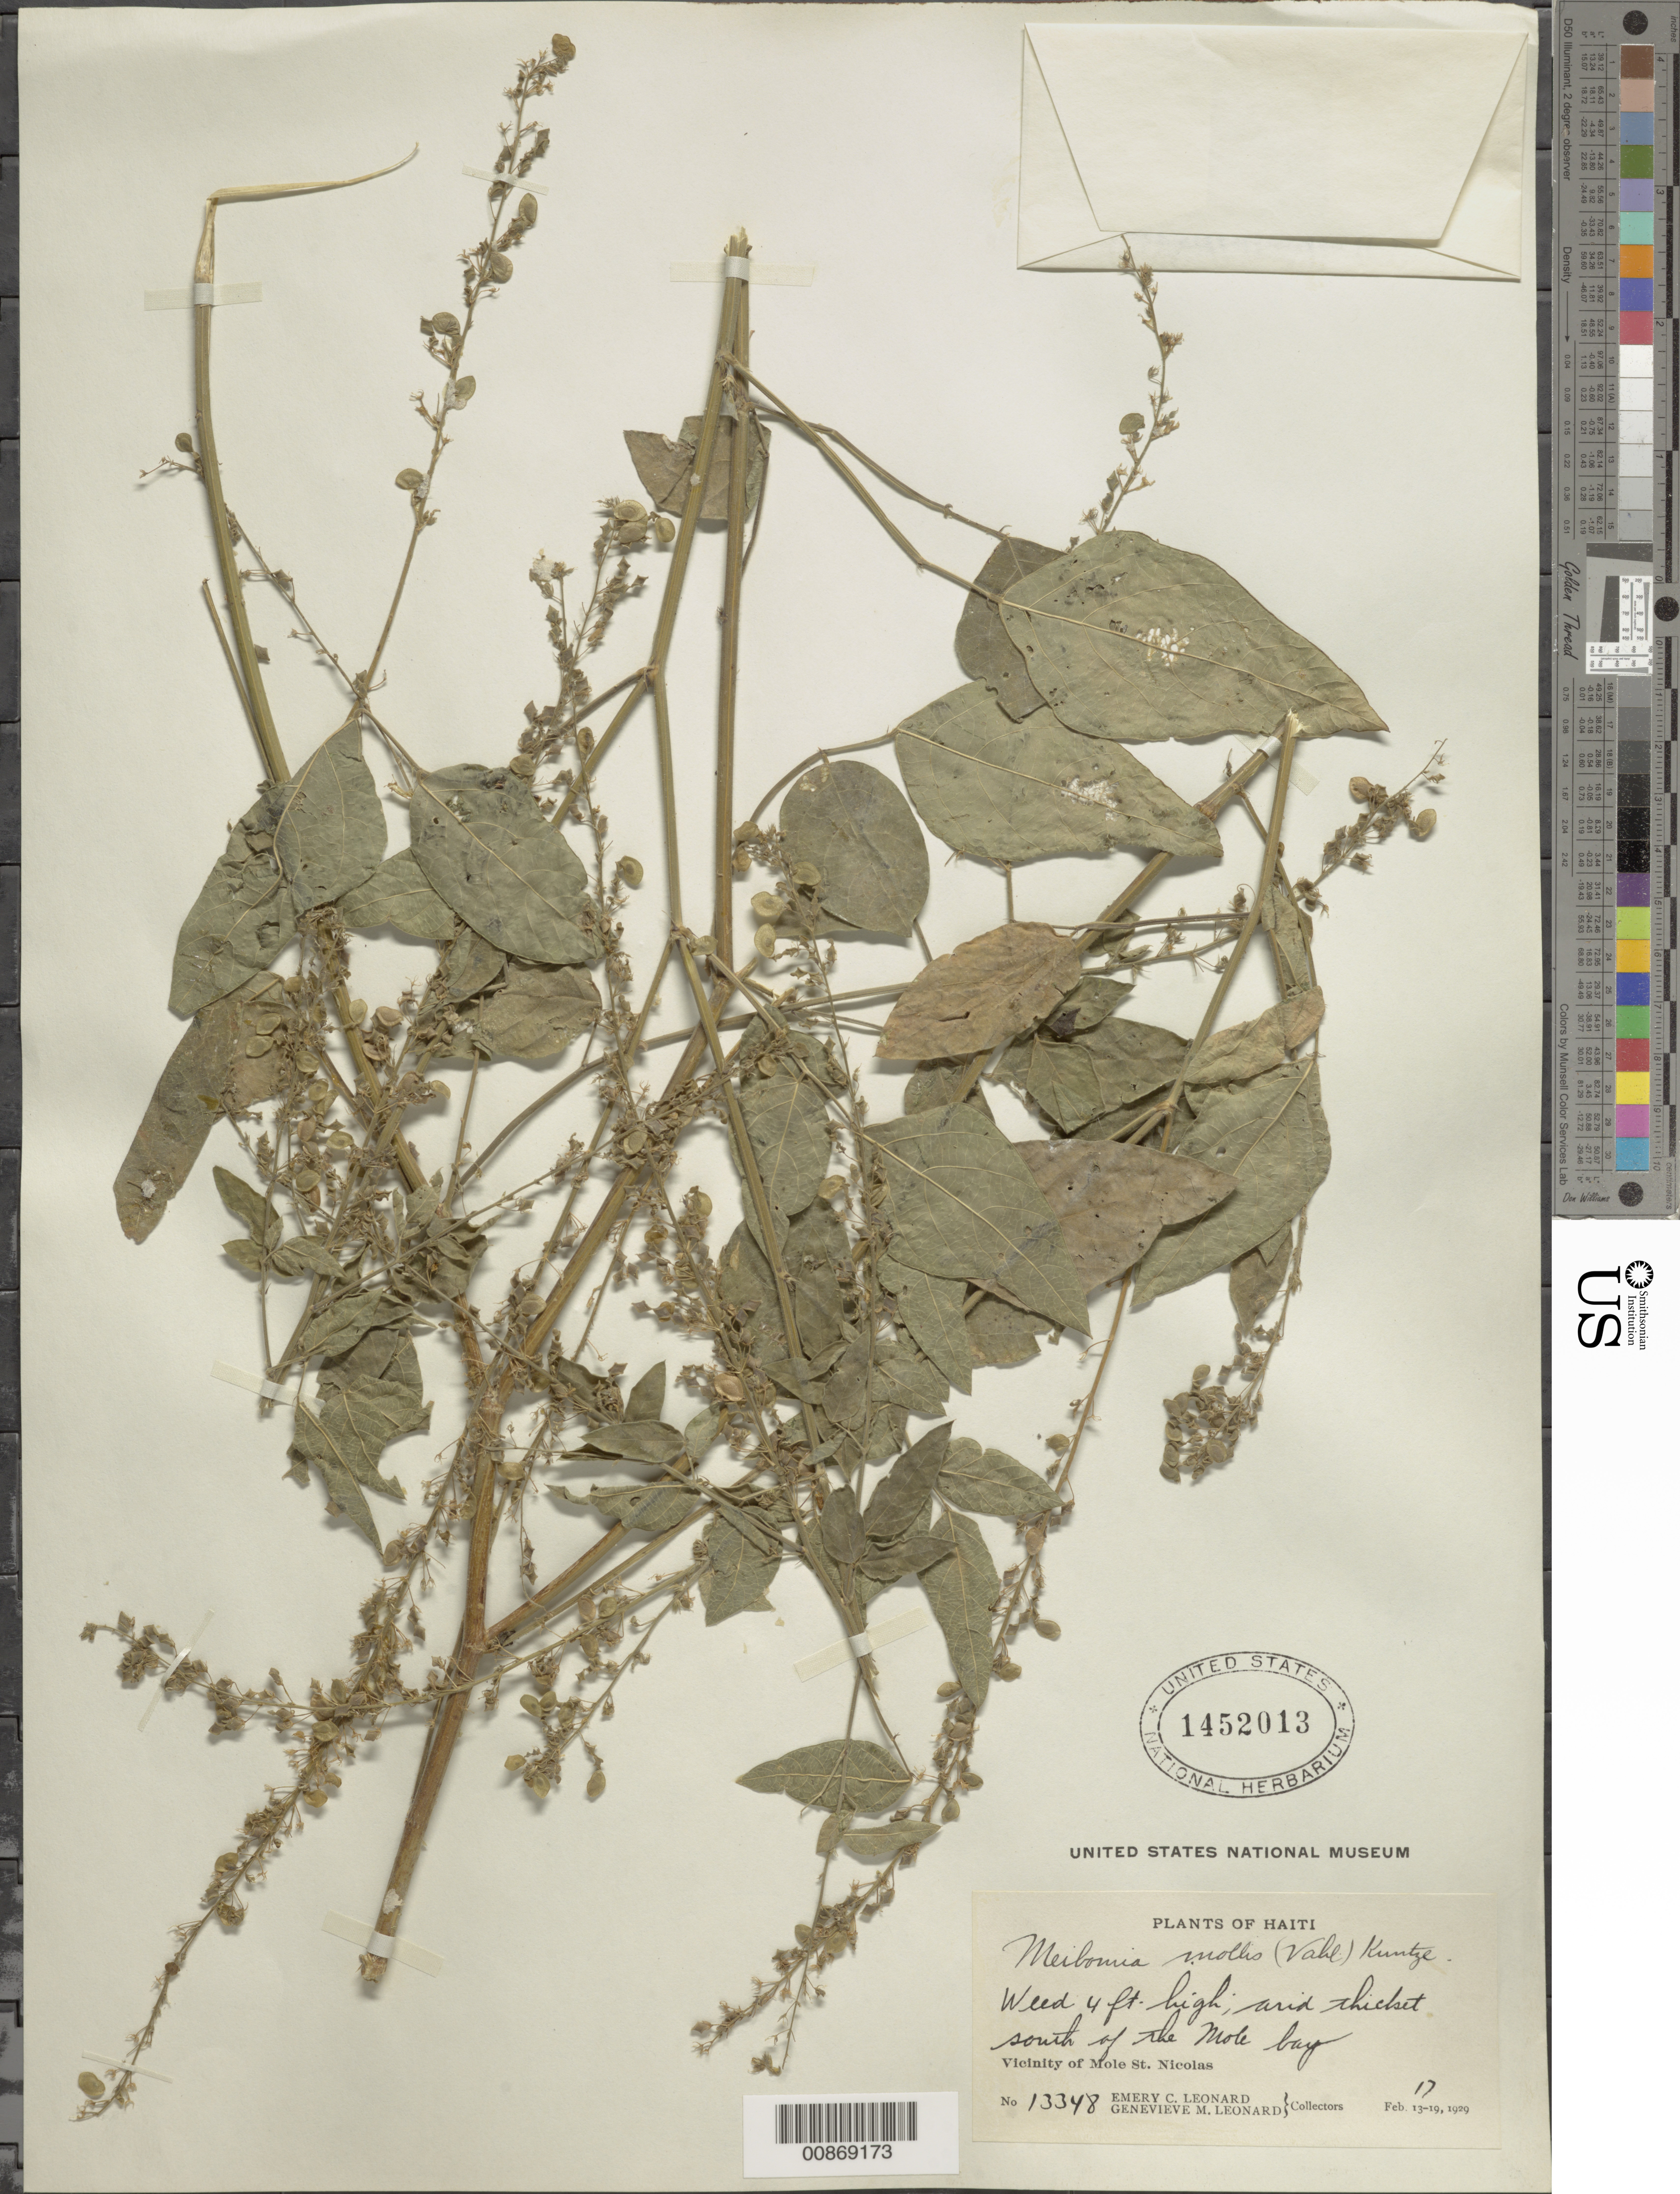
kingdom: Plantae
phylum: Tracheophyta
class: Magnoliopsida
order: Fabales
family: Fabaceae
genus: Desmodium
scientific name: Desmodium glabrum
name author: (Mill.) DC.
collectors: E. C. Leonard & G. M. Leonard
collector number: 13348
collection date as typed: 17 Feb 1929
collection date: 1929-02-17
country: Haiti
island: Hispaniola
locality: Vicinity of Mole St. Nicolas. South of the Mole bay.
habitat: Arid thicket.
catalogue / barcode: US 1452013